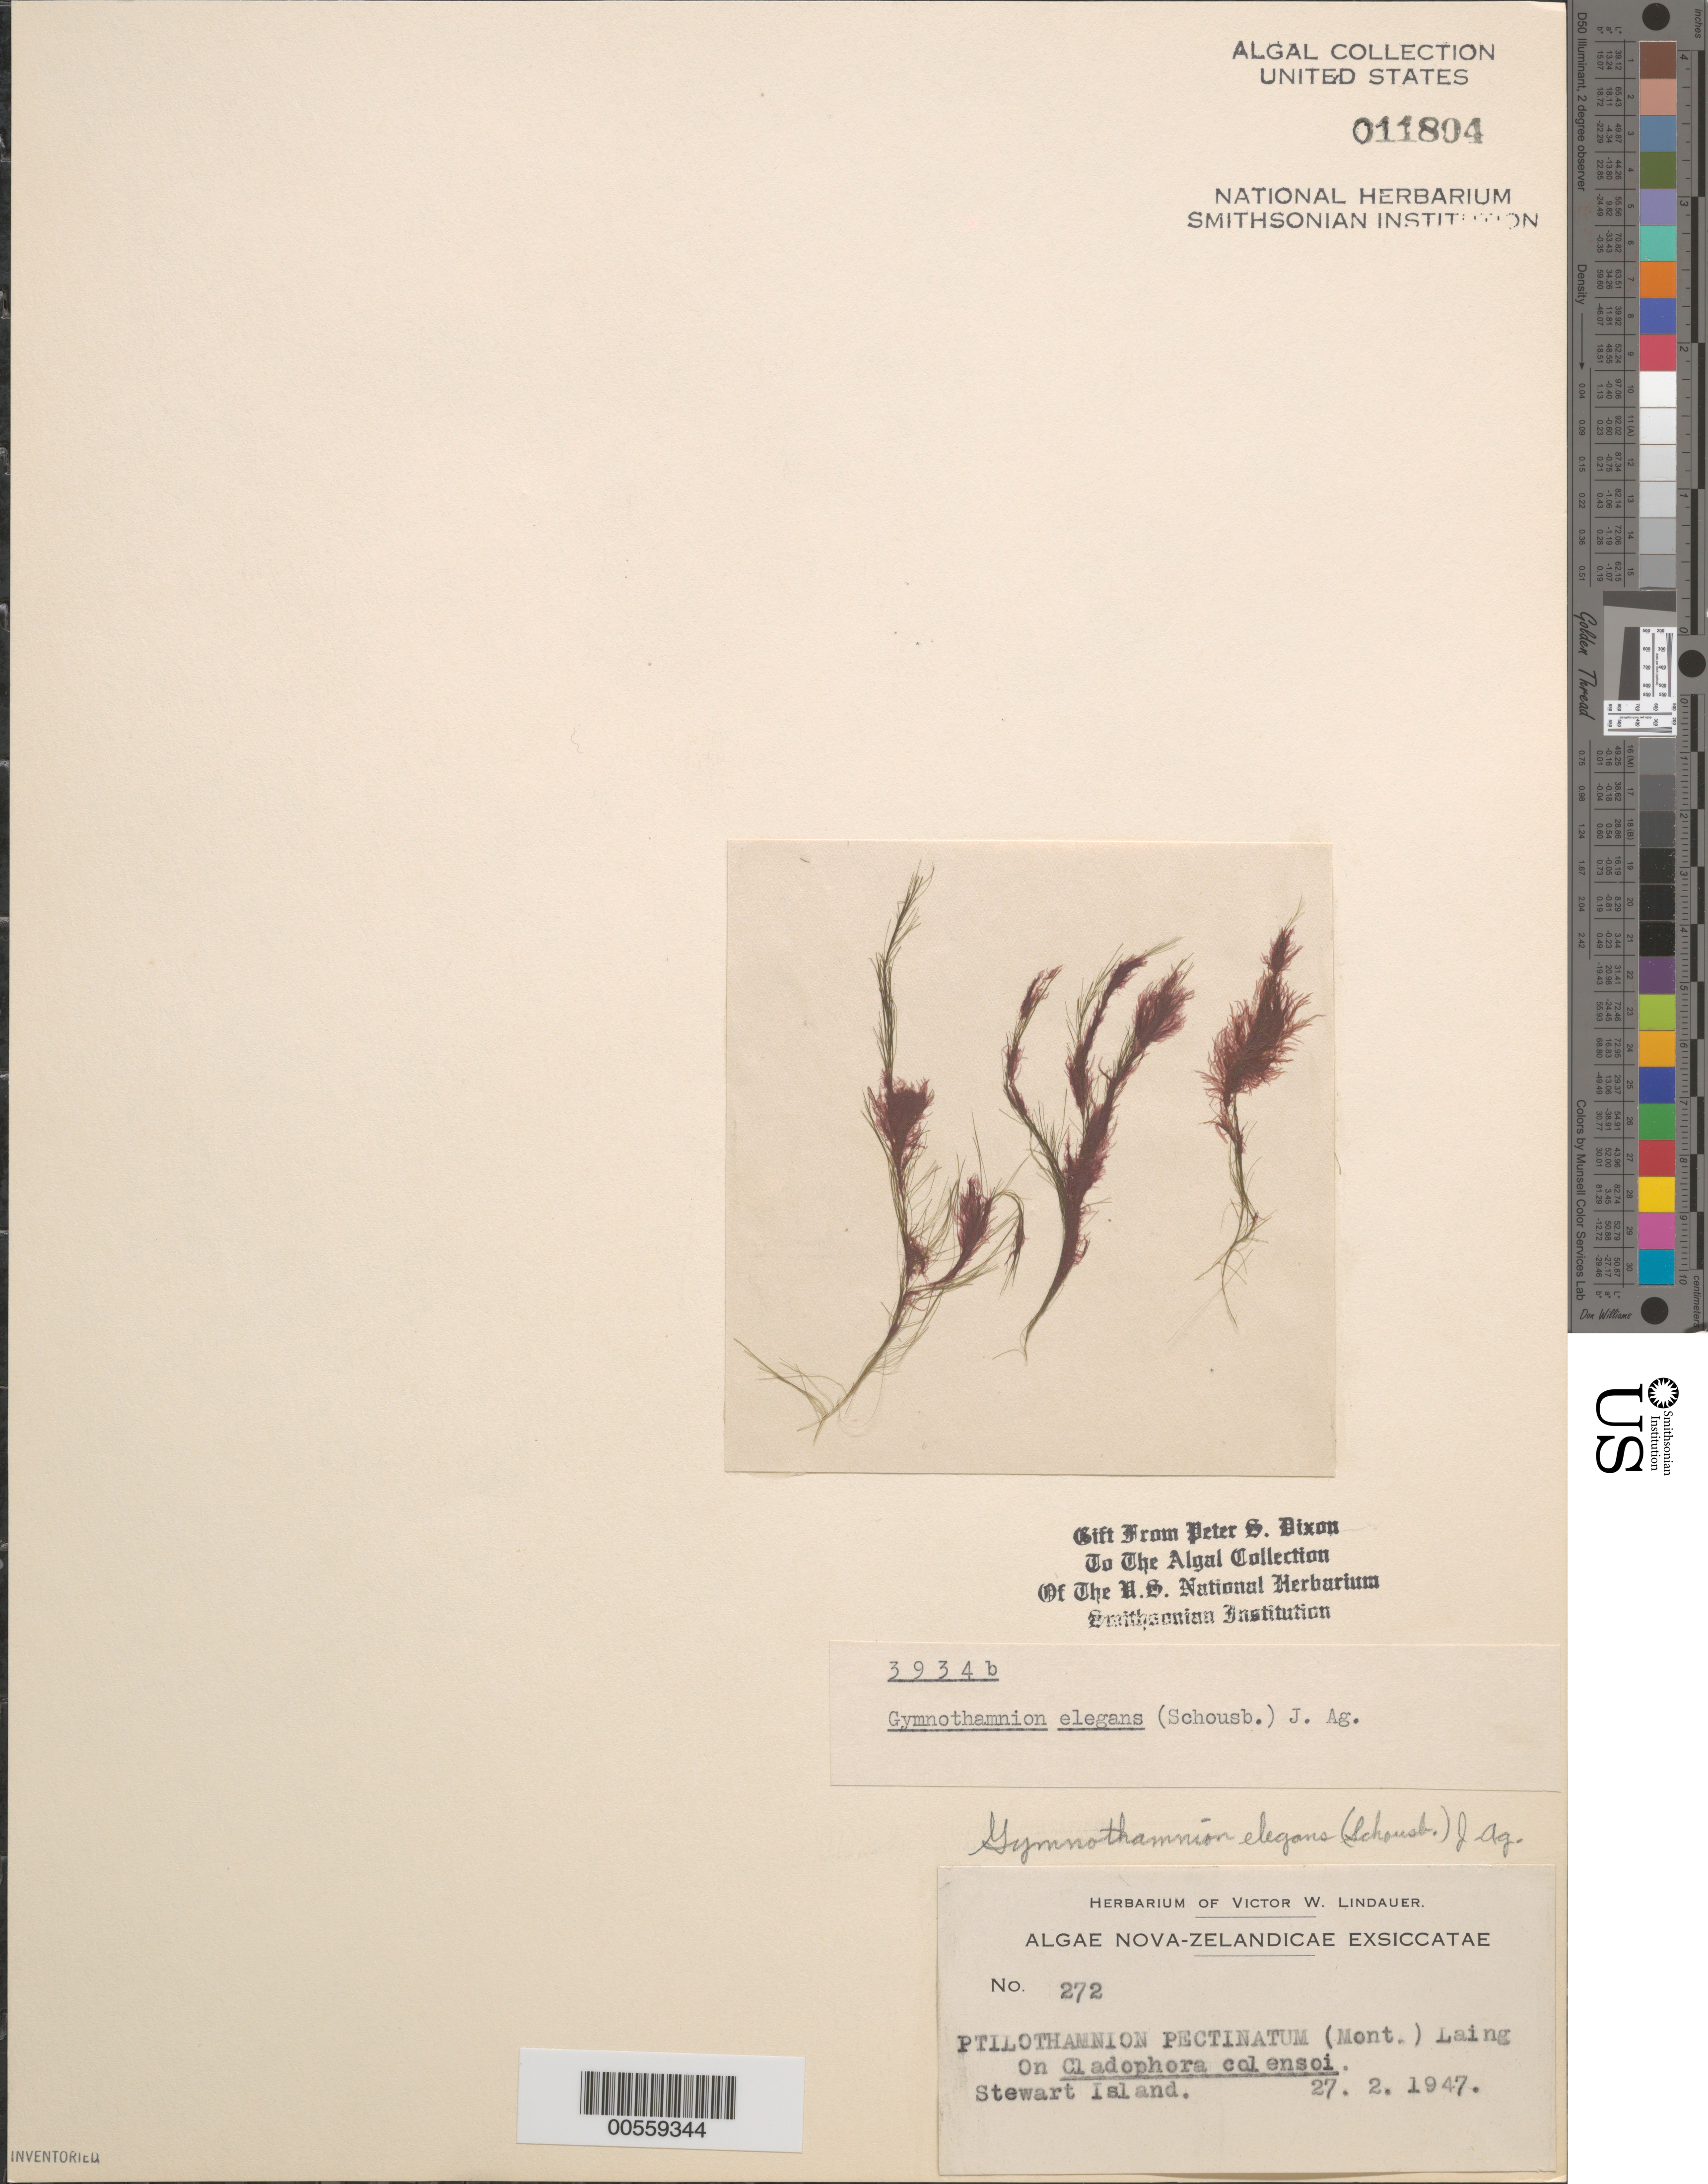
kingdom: Plantae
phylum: Rhodophyta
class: Florideophyceae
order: Ceramiales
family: Ceramiaceae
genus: Gymnothamnion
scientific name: Gymnothamnion elegans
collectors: V. Lindauer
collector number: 272 & PSD 3934B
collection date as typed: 27 Feb 1947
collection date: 1947-02-27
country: New Zealand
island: Stewart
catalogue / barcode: US 11804